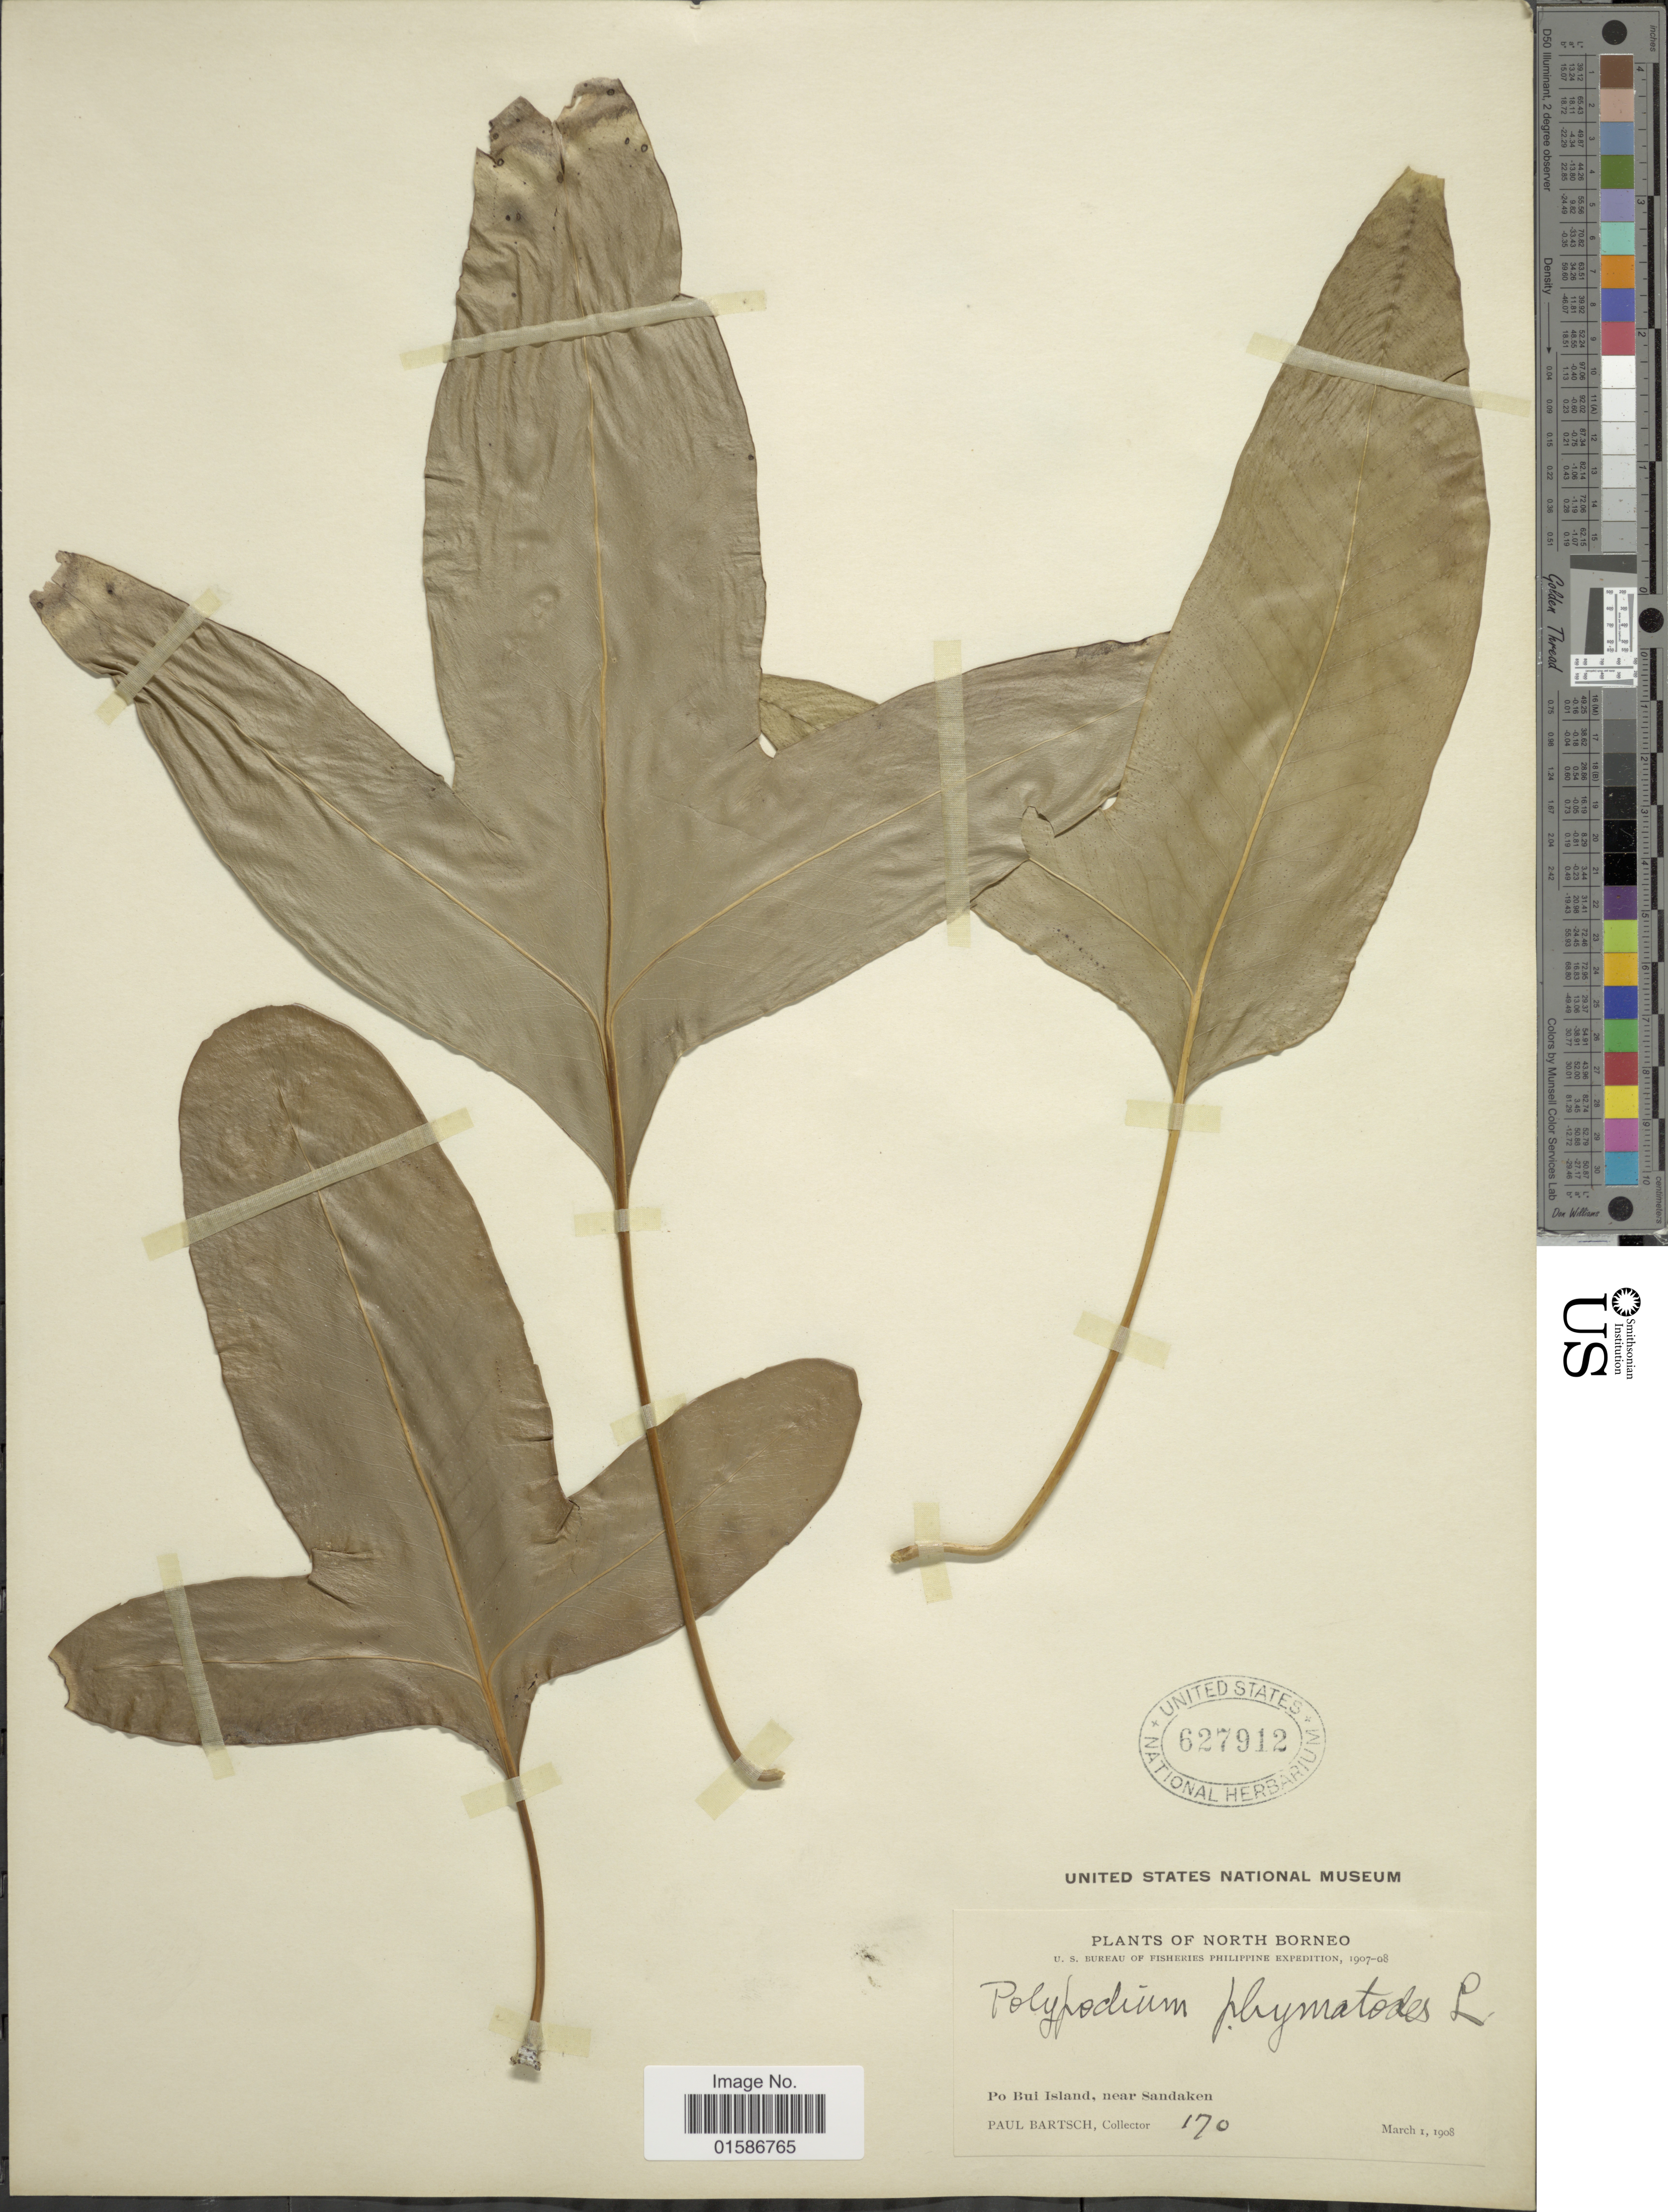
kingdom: Plantae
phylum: Tracheophyta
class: Polypodiopsida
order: Polypodiales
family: Polypodiaceae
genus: Microsorum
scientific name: Microsorum scolopendria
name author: (Burm. f.) Copel.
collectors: P. Bartsch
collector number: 170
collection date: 1908-03-01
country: Malaysia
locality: North Borneo, Po Bui Island, near Sandaken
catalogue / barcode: US 627912